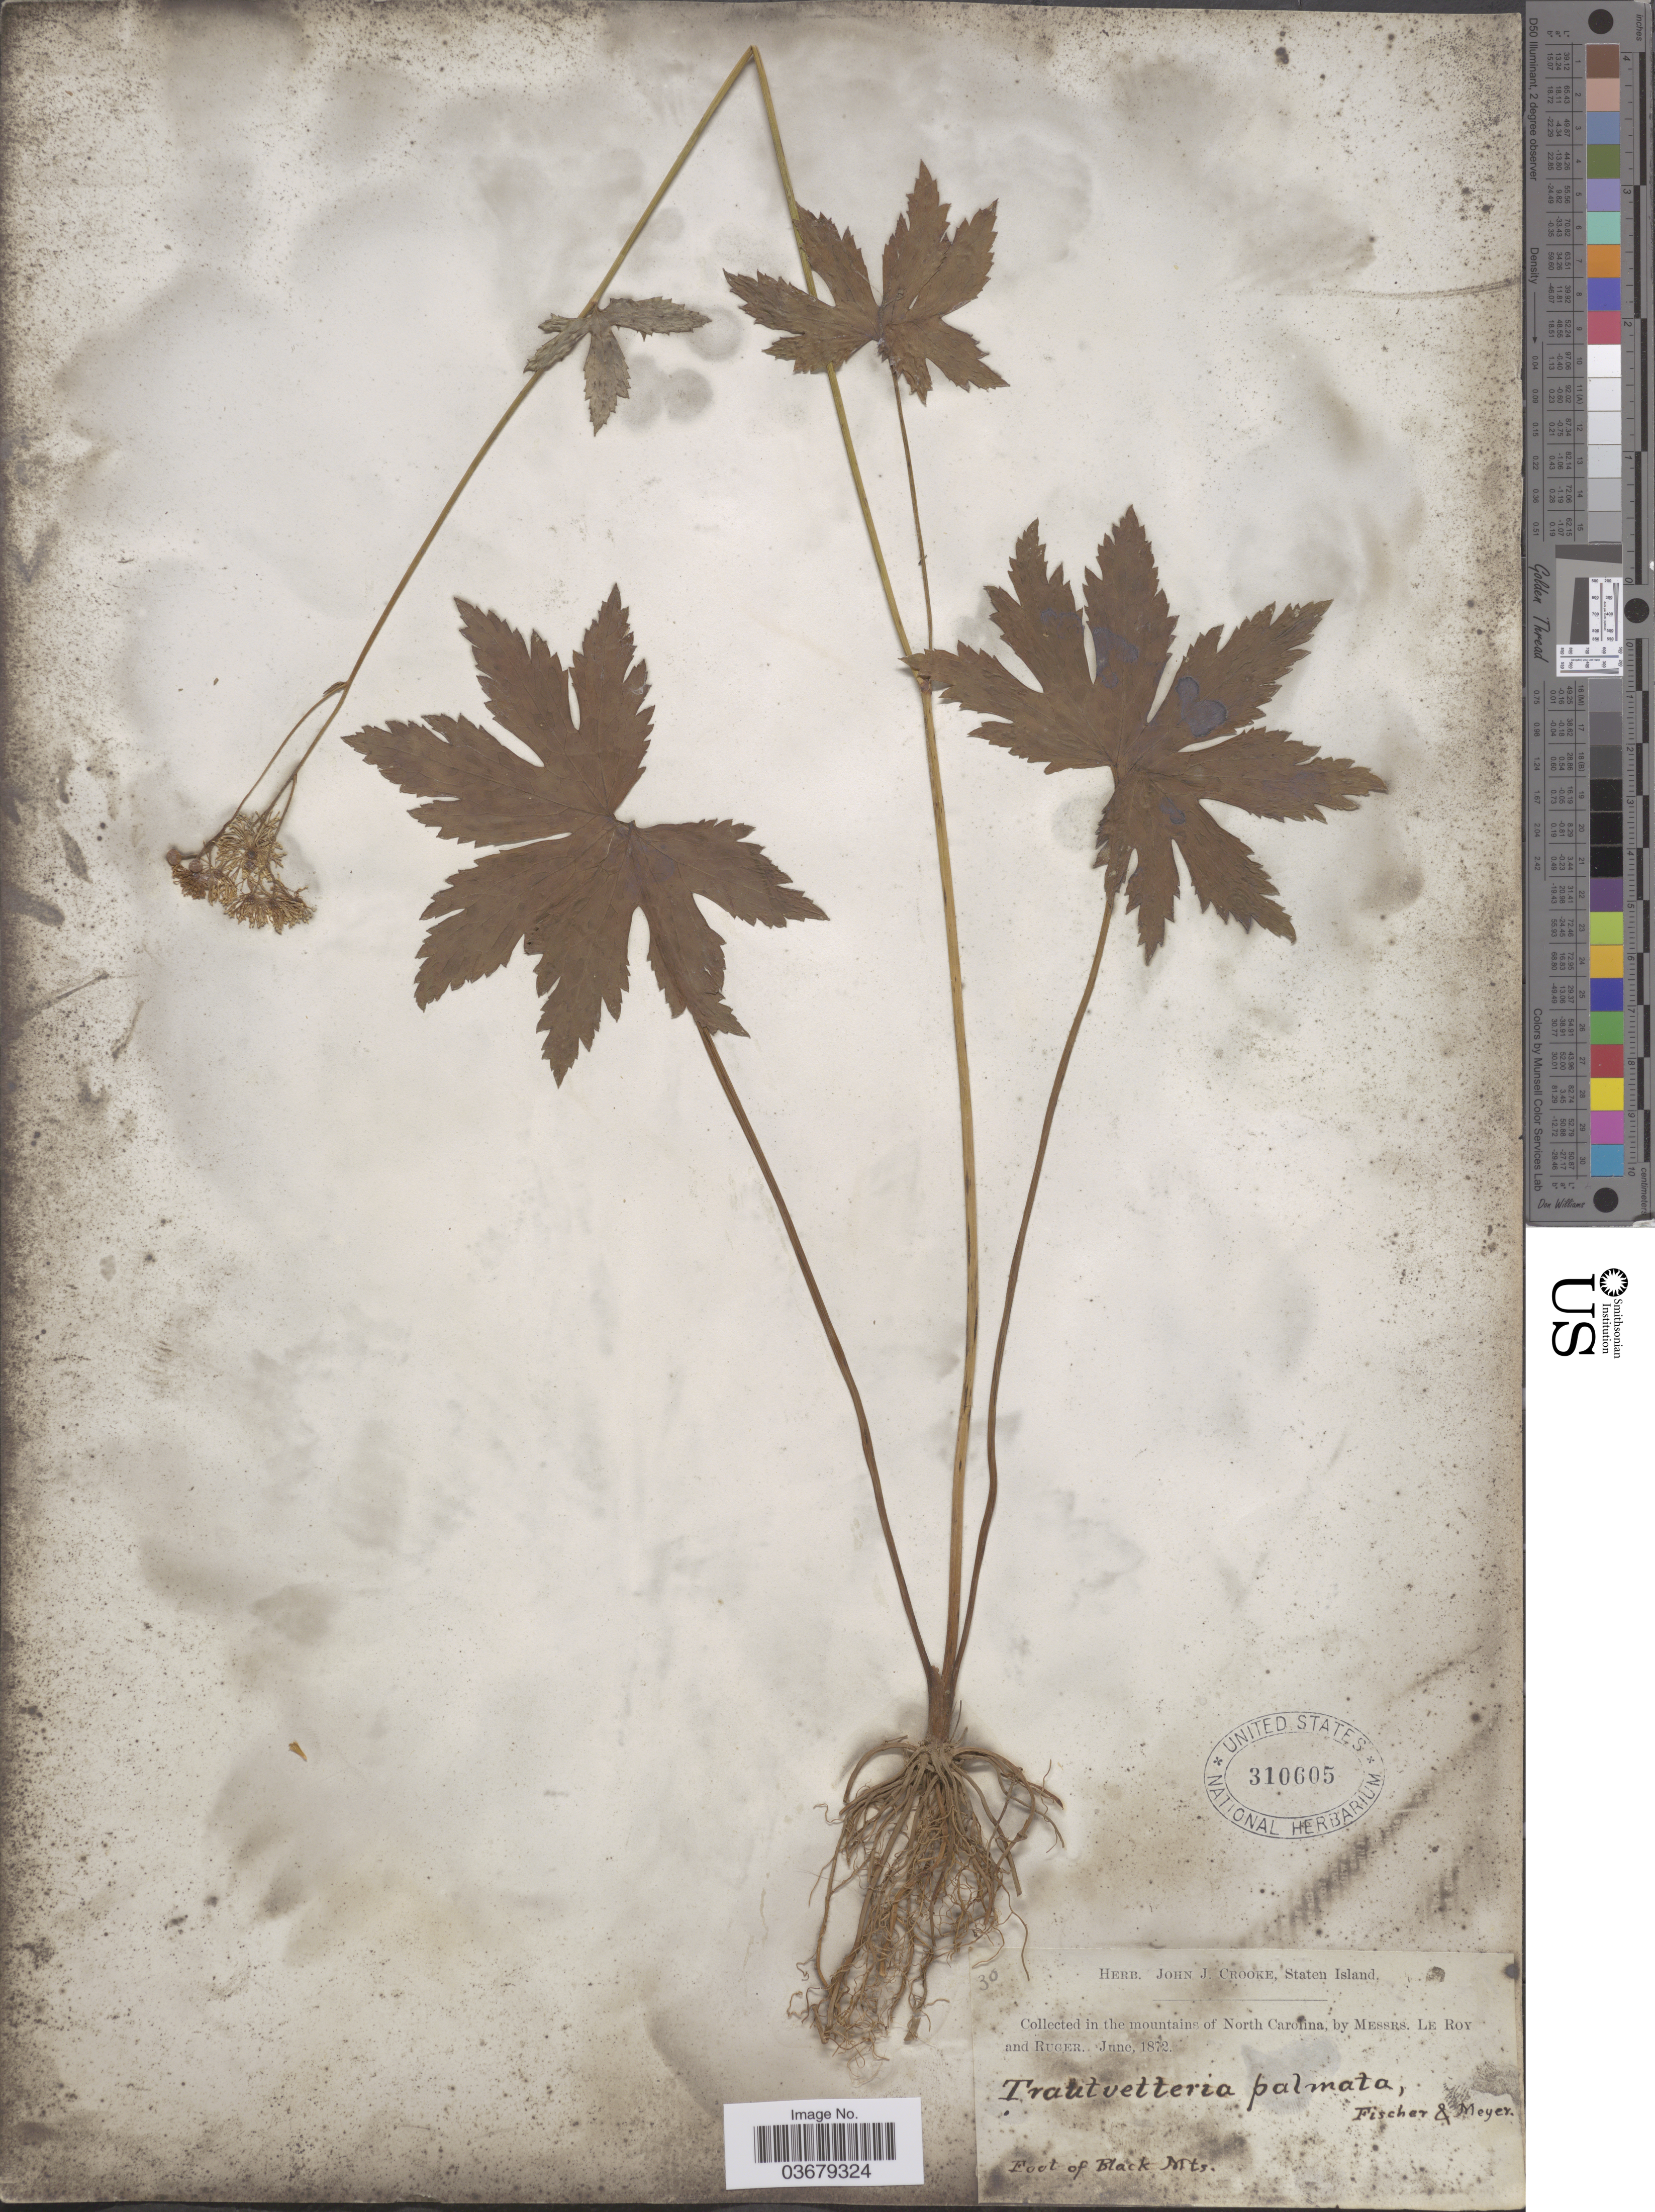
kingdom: Plantae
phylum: Tracheophyta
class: Magnoliopsida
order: Ranunculales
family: Ranunculaceae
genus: Trautvetteria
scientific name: Trautvetteria caroliniensis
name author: (Walter) Vail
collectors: Le Roy & Ruger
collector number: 30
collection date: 1872-06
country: United States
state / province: North Carolina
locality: Mountains of North Carolina. Foot of Black Mts.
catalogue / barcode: US 310605